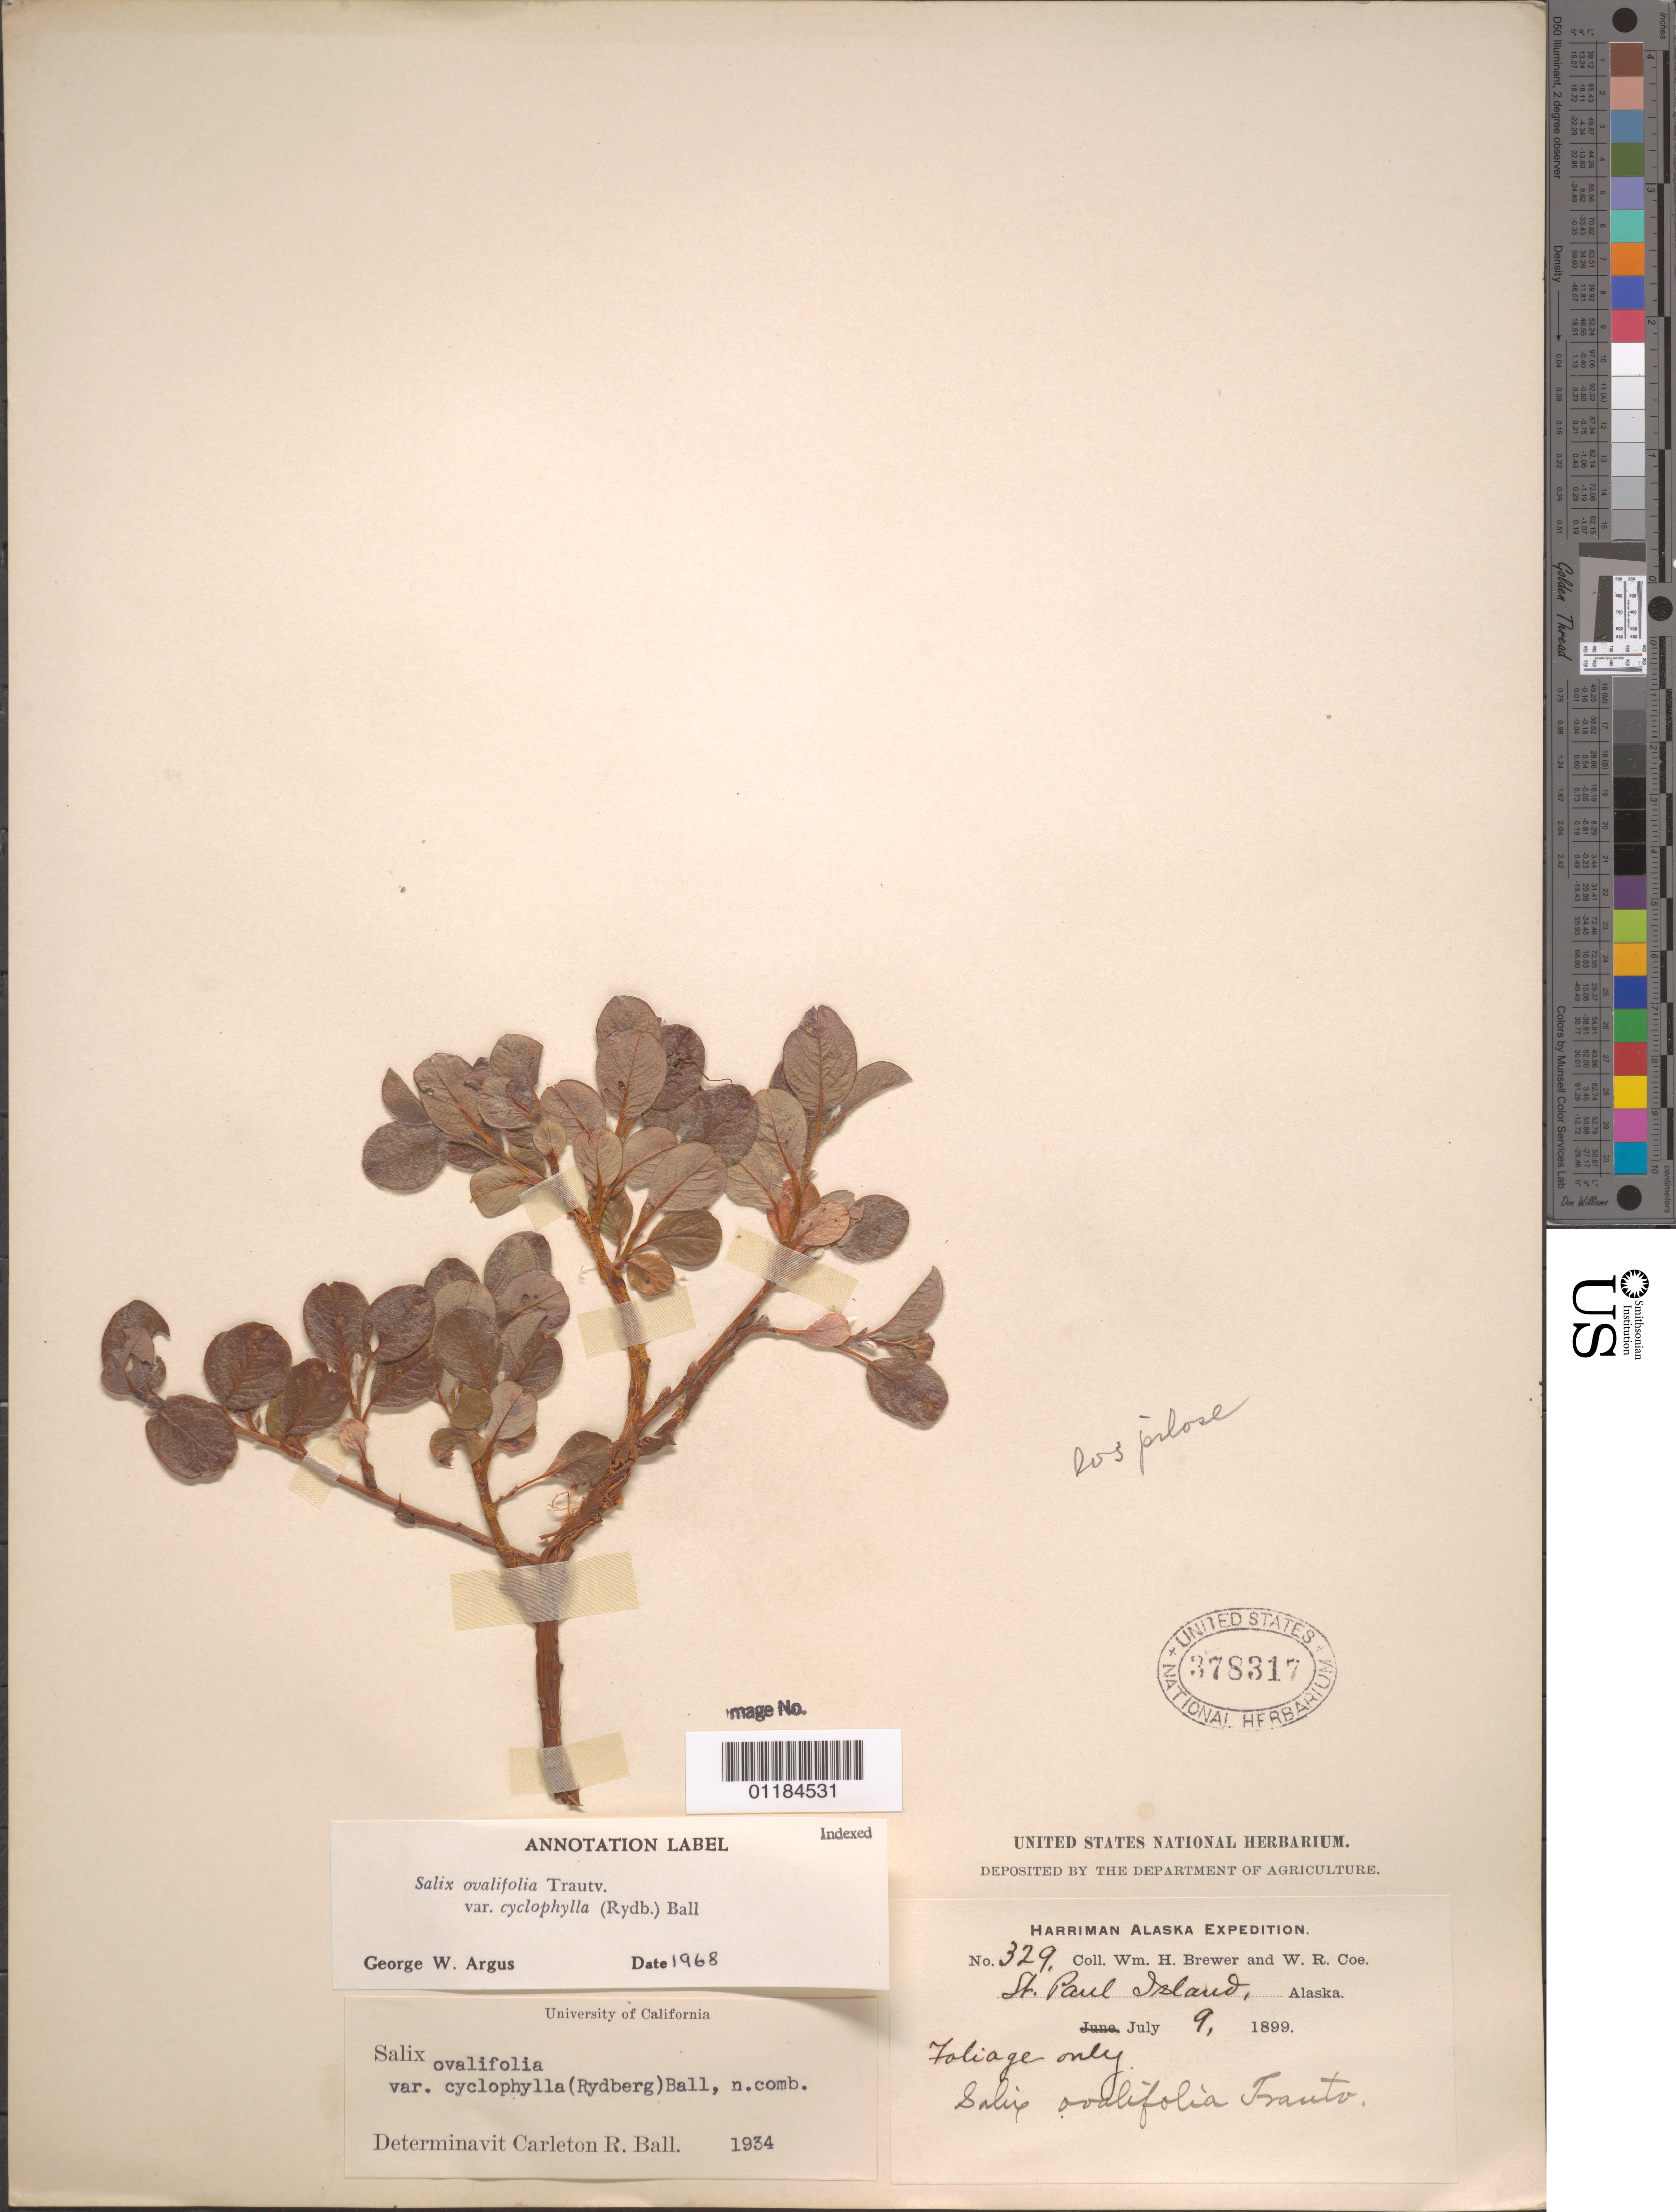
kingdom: Plantae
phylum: Tracheophyta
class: Magnoliopsida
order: Malpighiales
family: Salicaceae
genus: Salix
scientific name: Salix ovalifolia var. cyclophylla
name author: (Rydb.) C.R. Ball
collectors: W. H. Brewer & W. Coe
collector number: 329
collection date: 1899-07-09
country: United States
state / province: Alaska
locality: St. Paul Island.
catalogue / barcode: US 378317